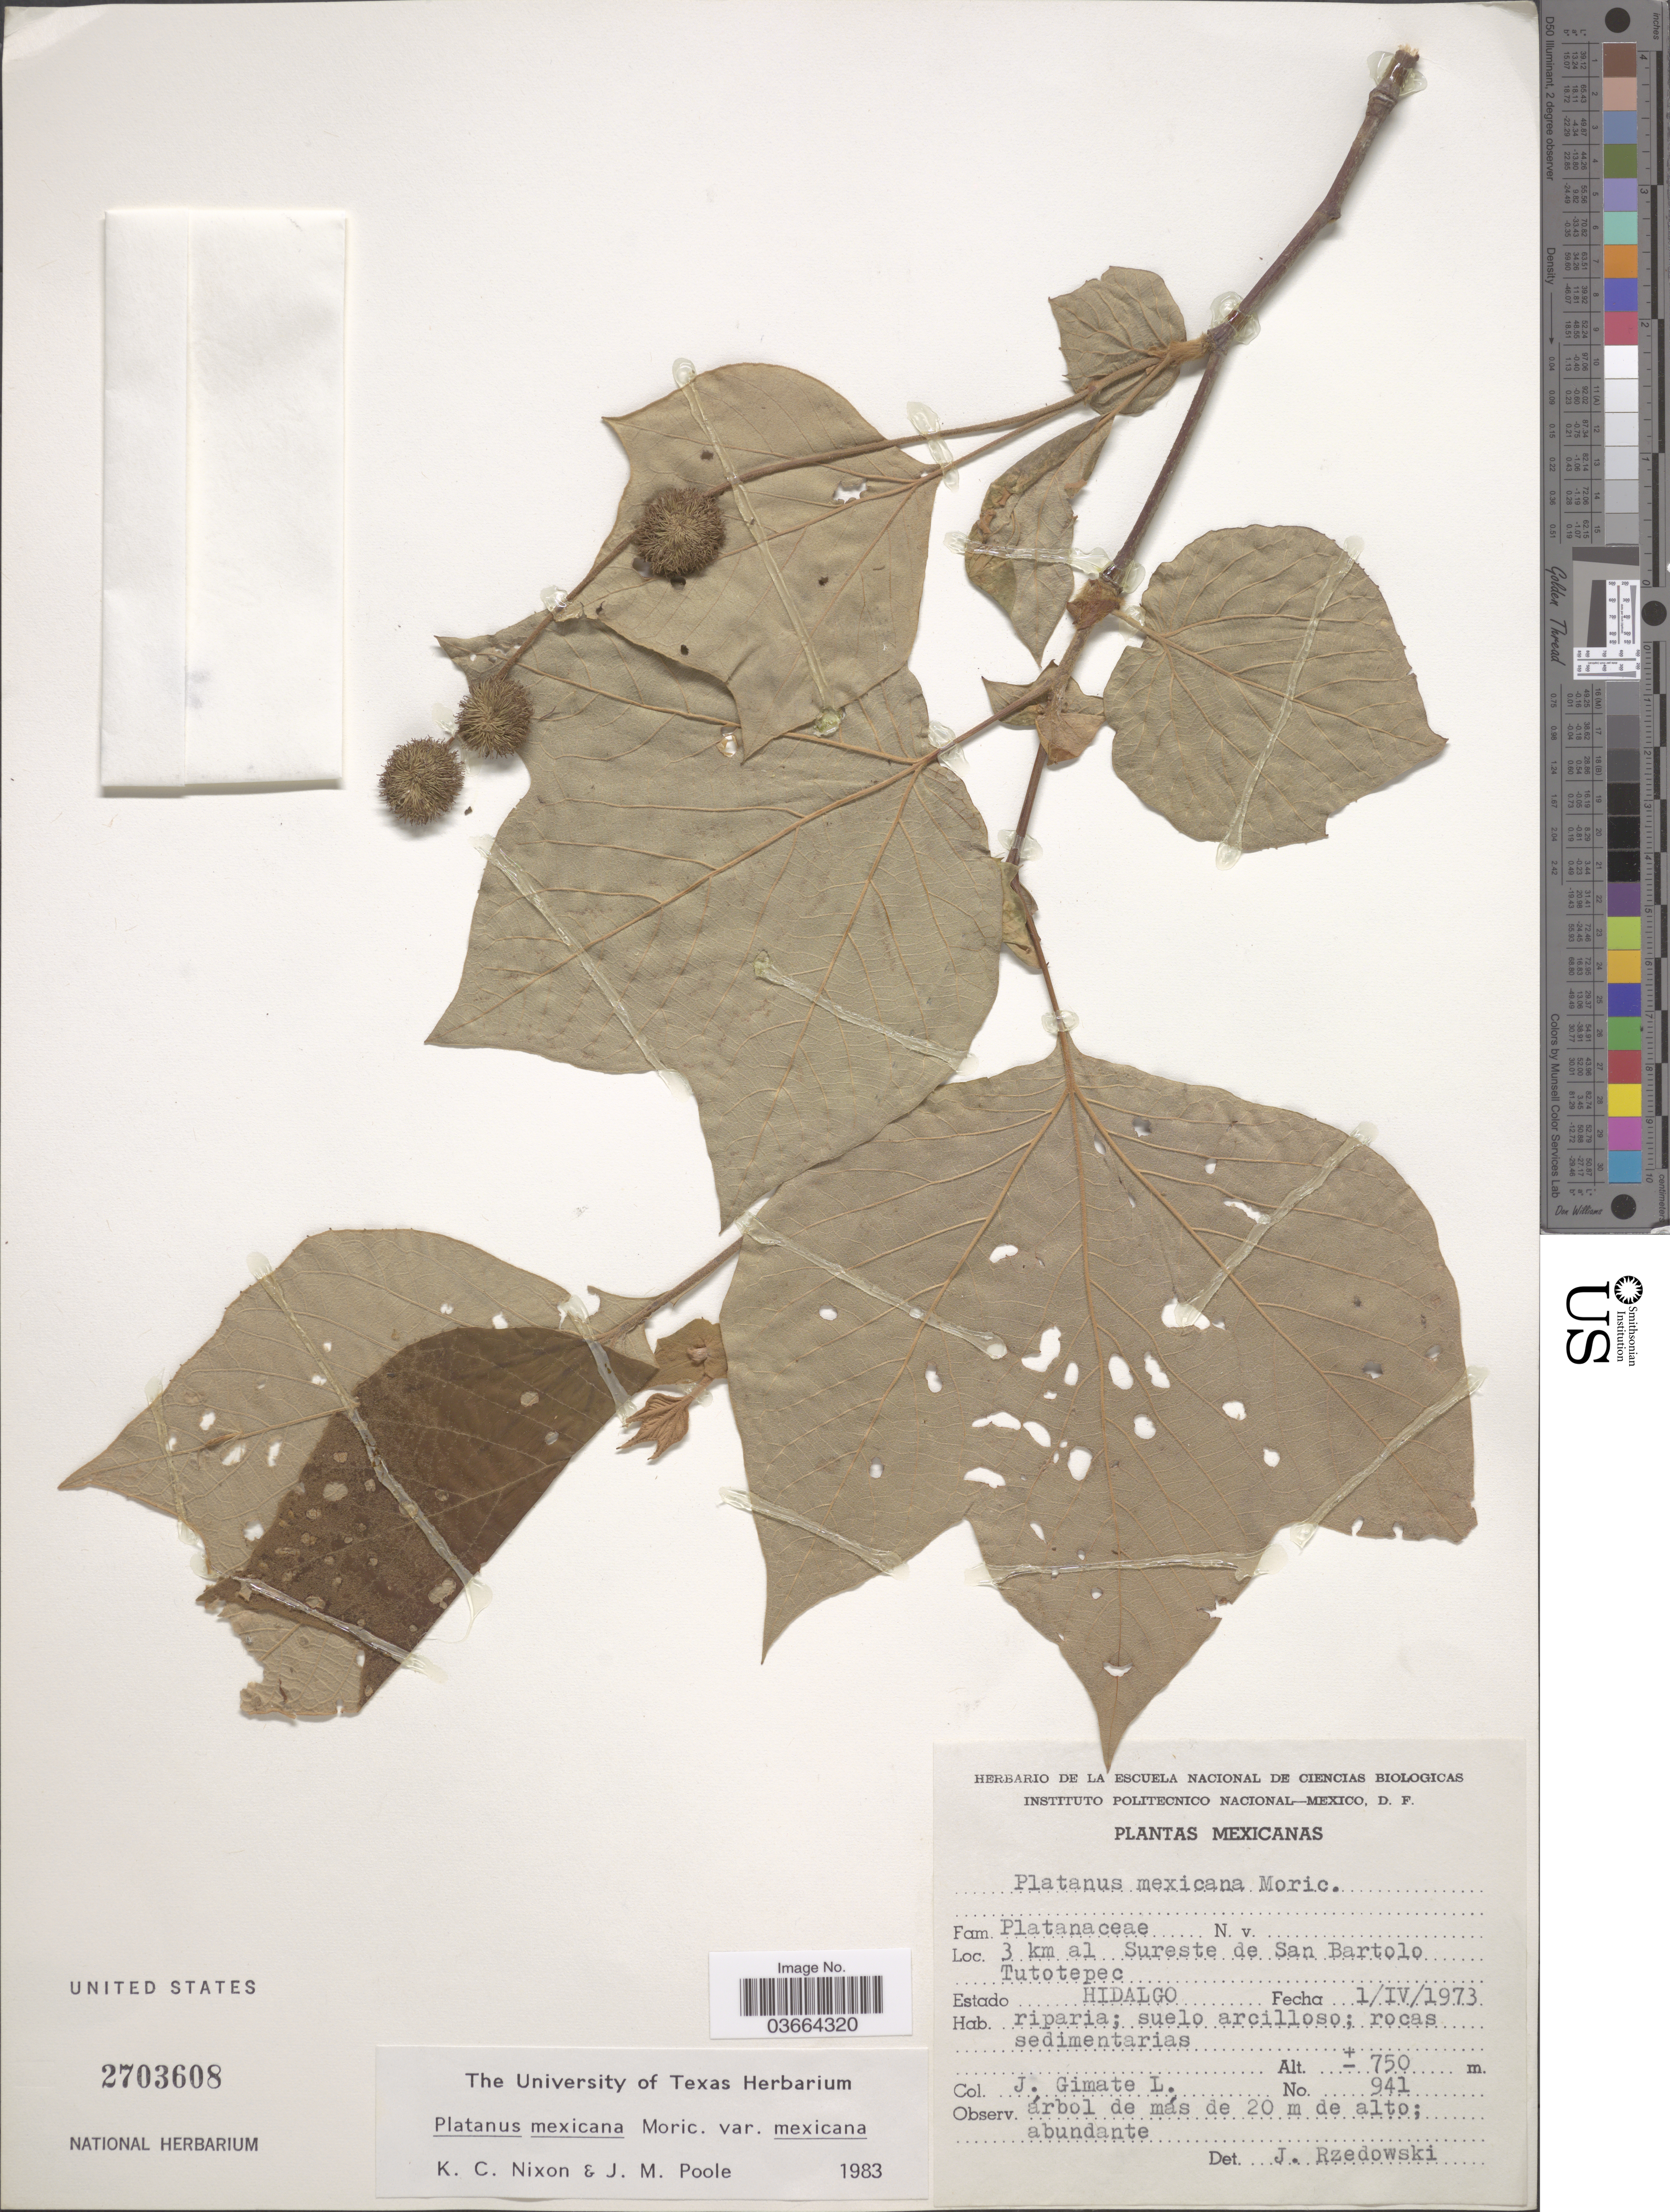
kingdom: Plantae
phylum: Tracheophyta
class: Magnoliopsida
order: Proteales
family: Platanaceae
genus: Platanus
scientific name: Platanus mexicana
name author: Moric.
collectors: J. Gimate L.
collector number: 941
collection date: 1973-04-01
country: Mexico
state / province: Hidalgo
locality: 3 km al Sureste de San Bartolo Tutotepec.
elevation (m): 750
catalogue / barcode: US 2703608